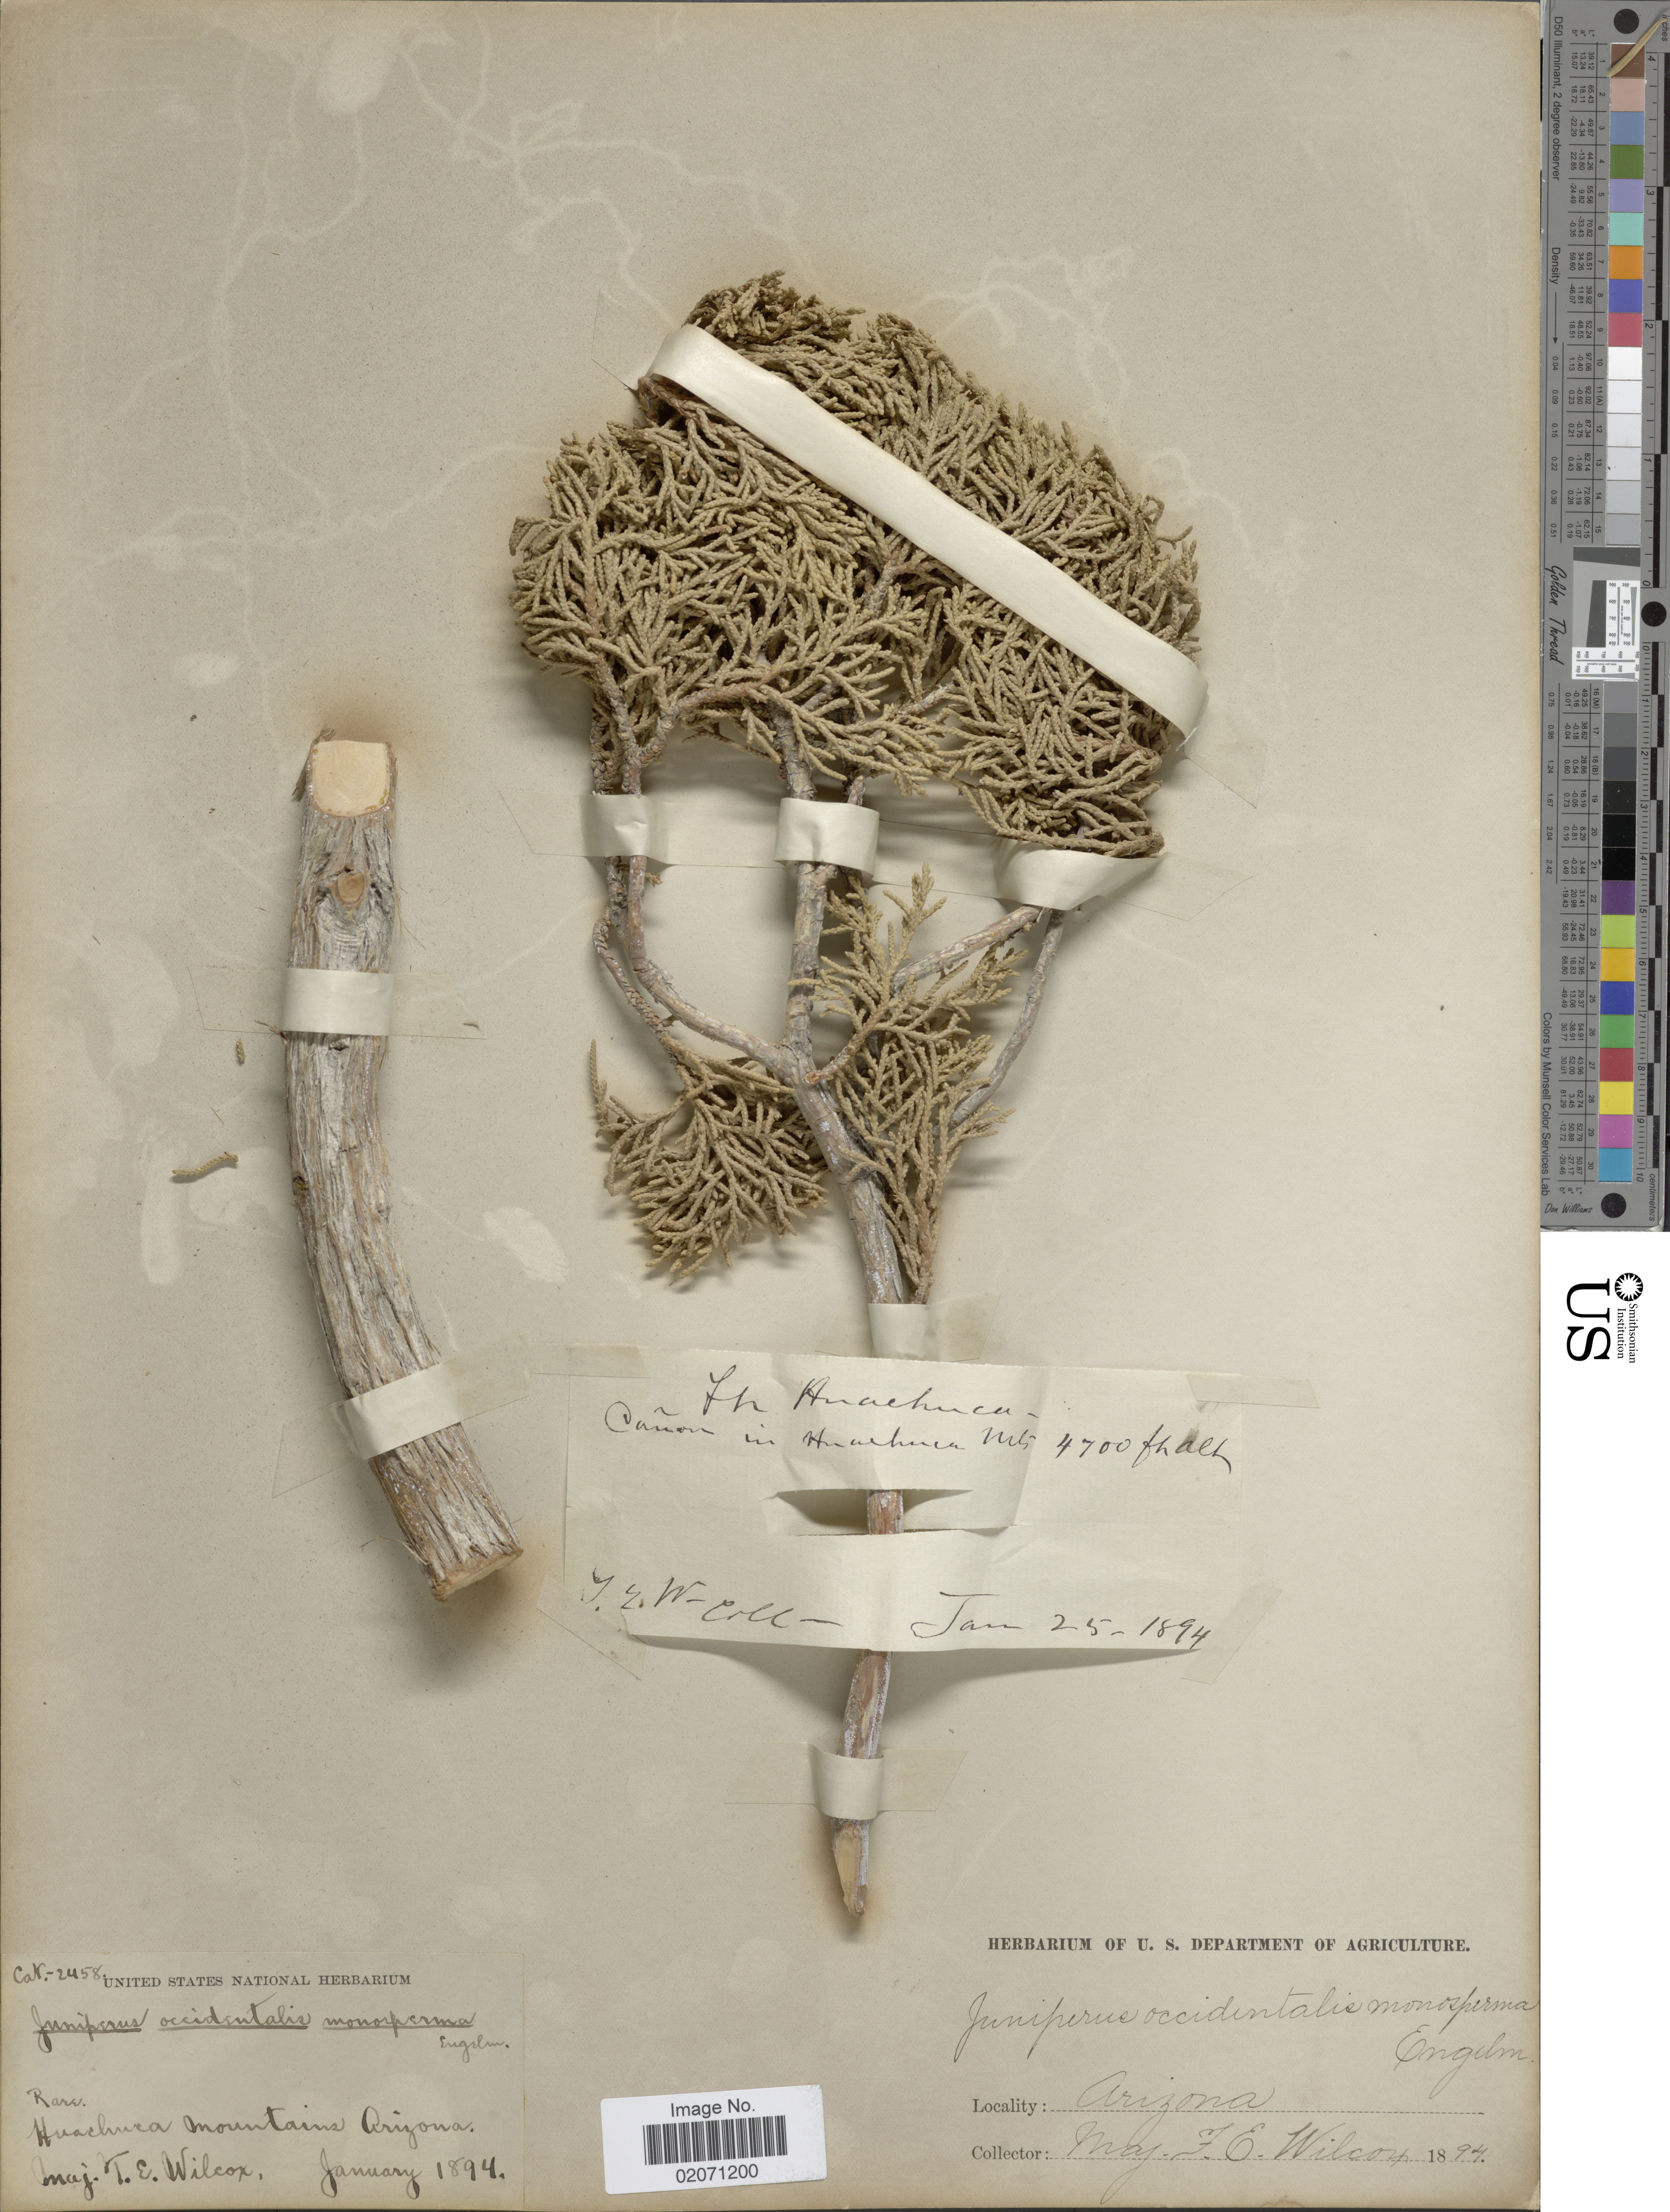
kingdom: Plantae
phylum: Tracheophyta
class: Pinopsida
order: Pinales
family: Cupressaceae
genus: Juniperus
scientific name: Juniperus monosperma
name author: (Engelm.) Sarg.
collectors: T. E. Wilcox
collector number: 2458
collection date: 1894-01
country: United States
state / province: Arizona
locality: Huachuca Mountains